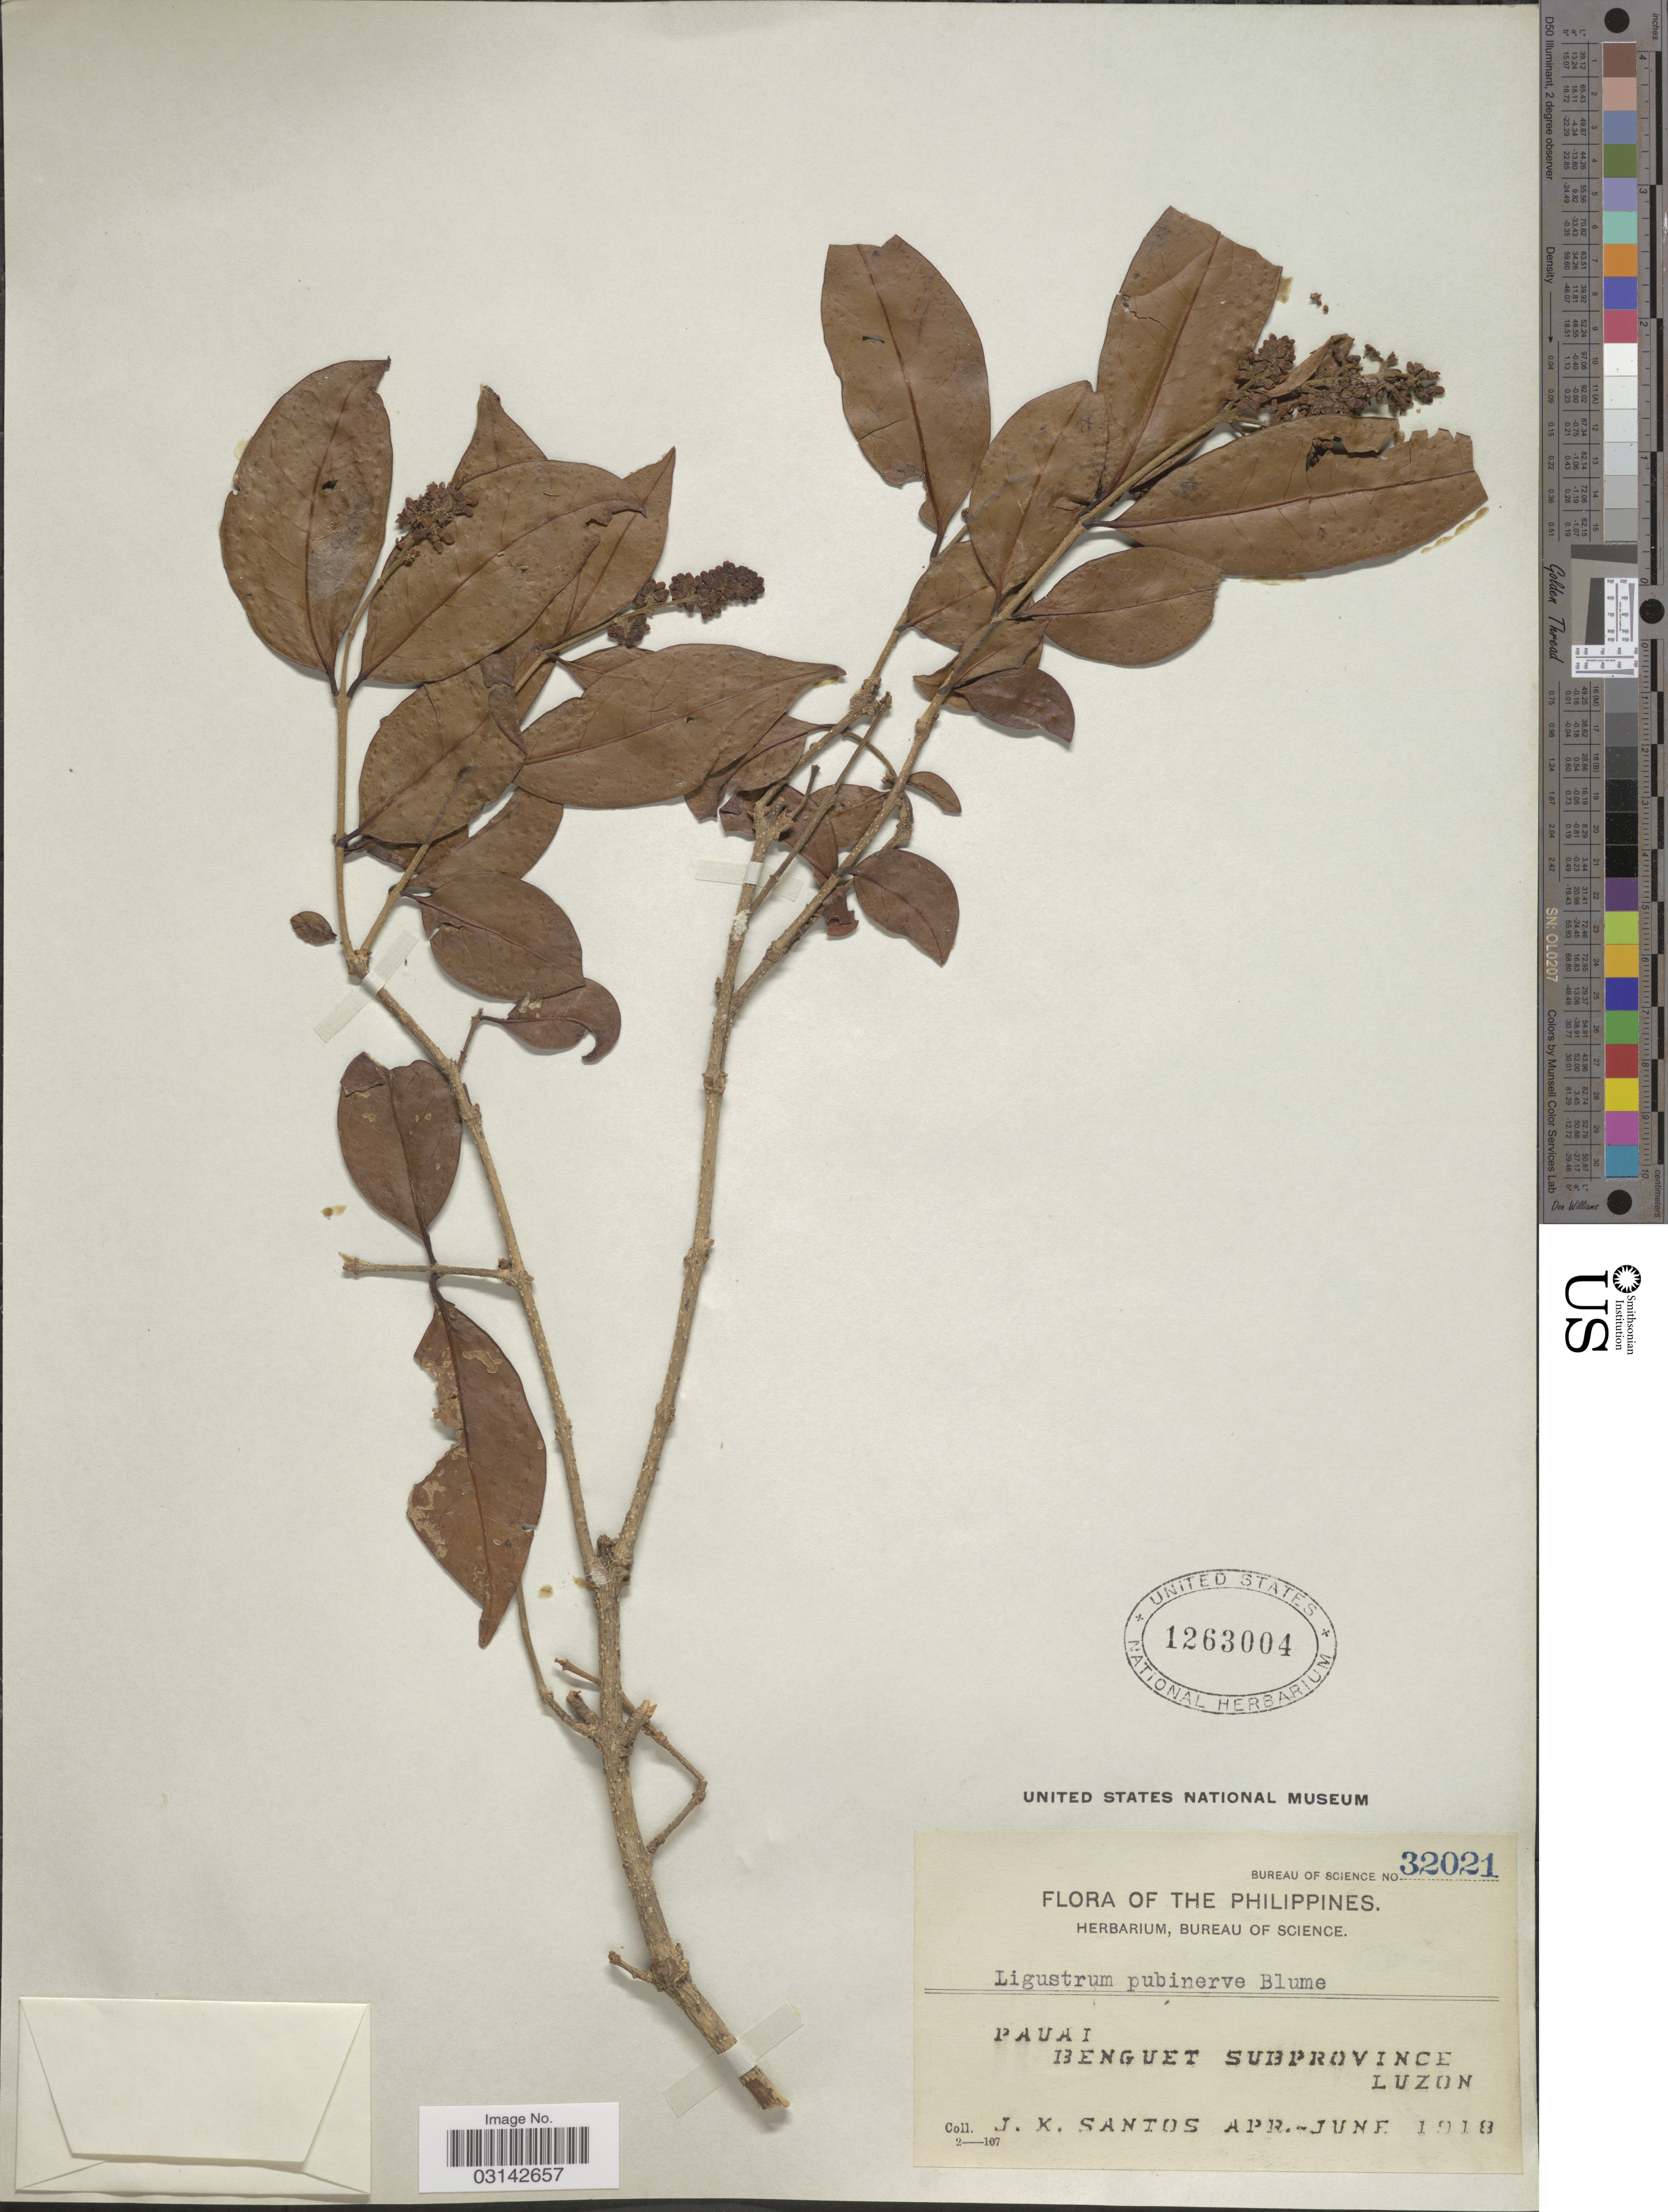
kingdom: Plantae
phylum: Tracheophyta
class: Magnoliopsida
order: Lamiales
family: Oleaceae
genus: Ligustrum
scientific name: Ligustrum sp.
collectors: J. K. Santos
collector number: Bureau of Science 32021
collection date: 1918-04/1918-06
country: Philippines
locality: Pauai, Benguet Subprovince, Luzon.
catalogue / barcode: US 1263004